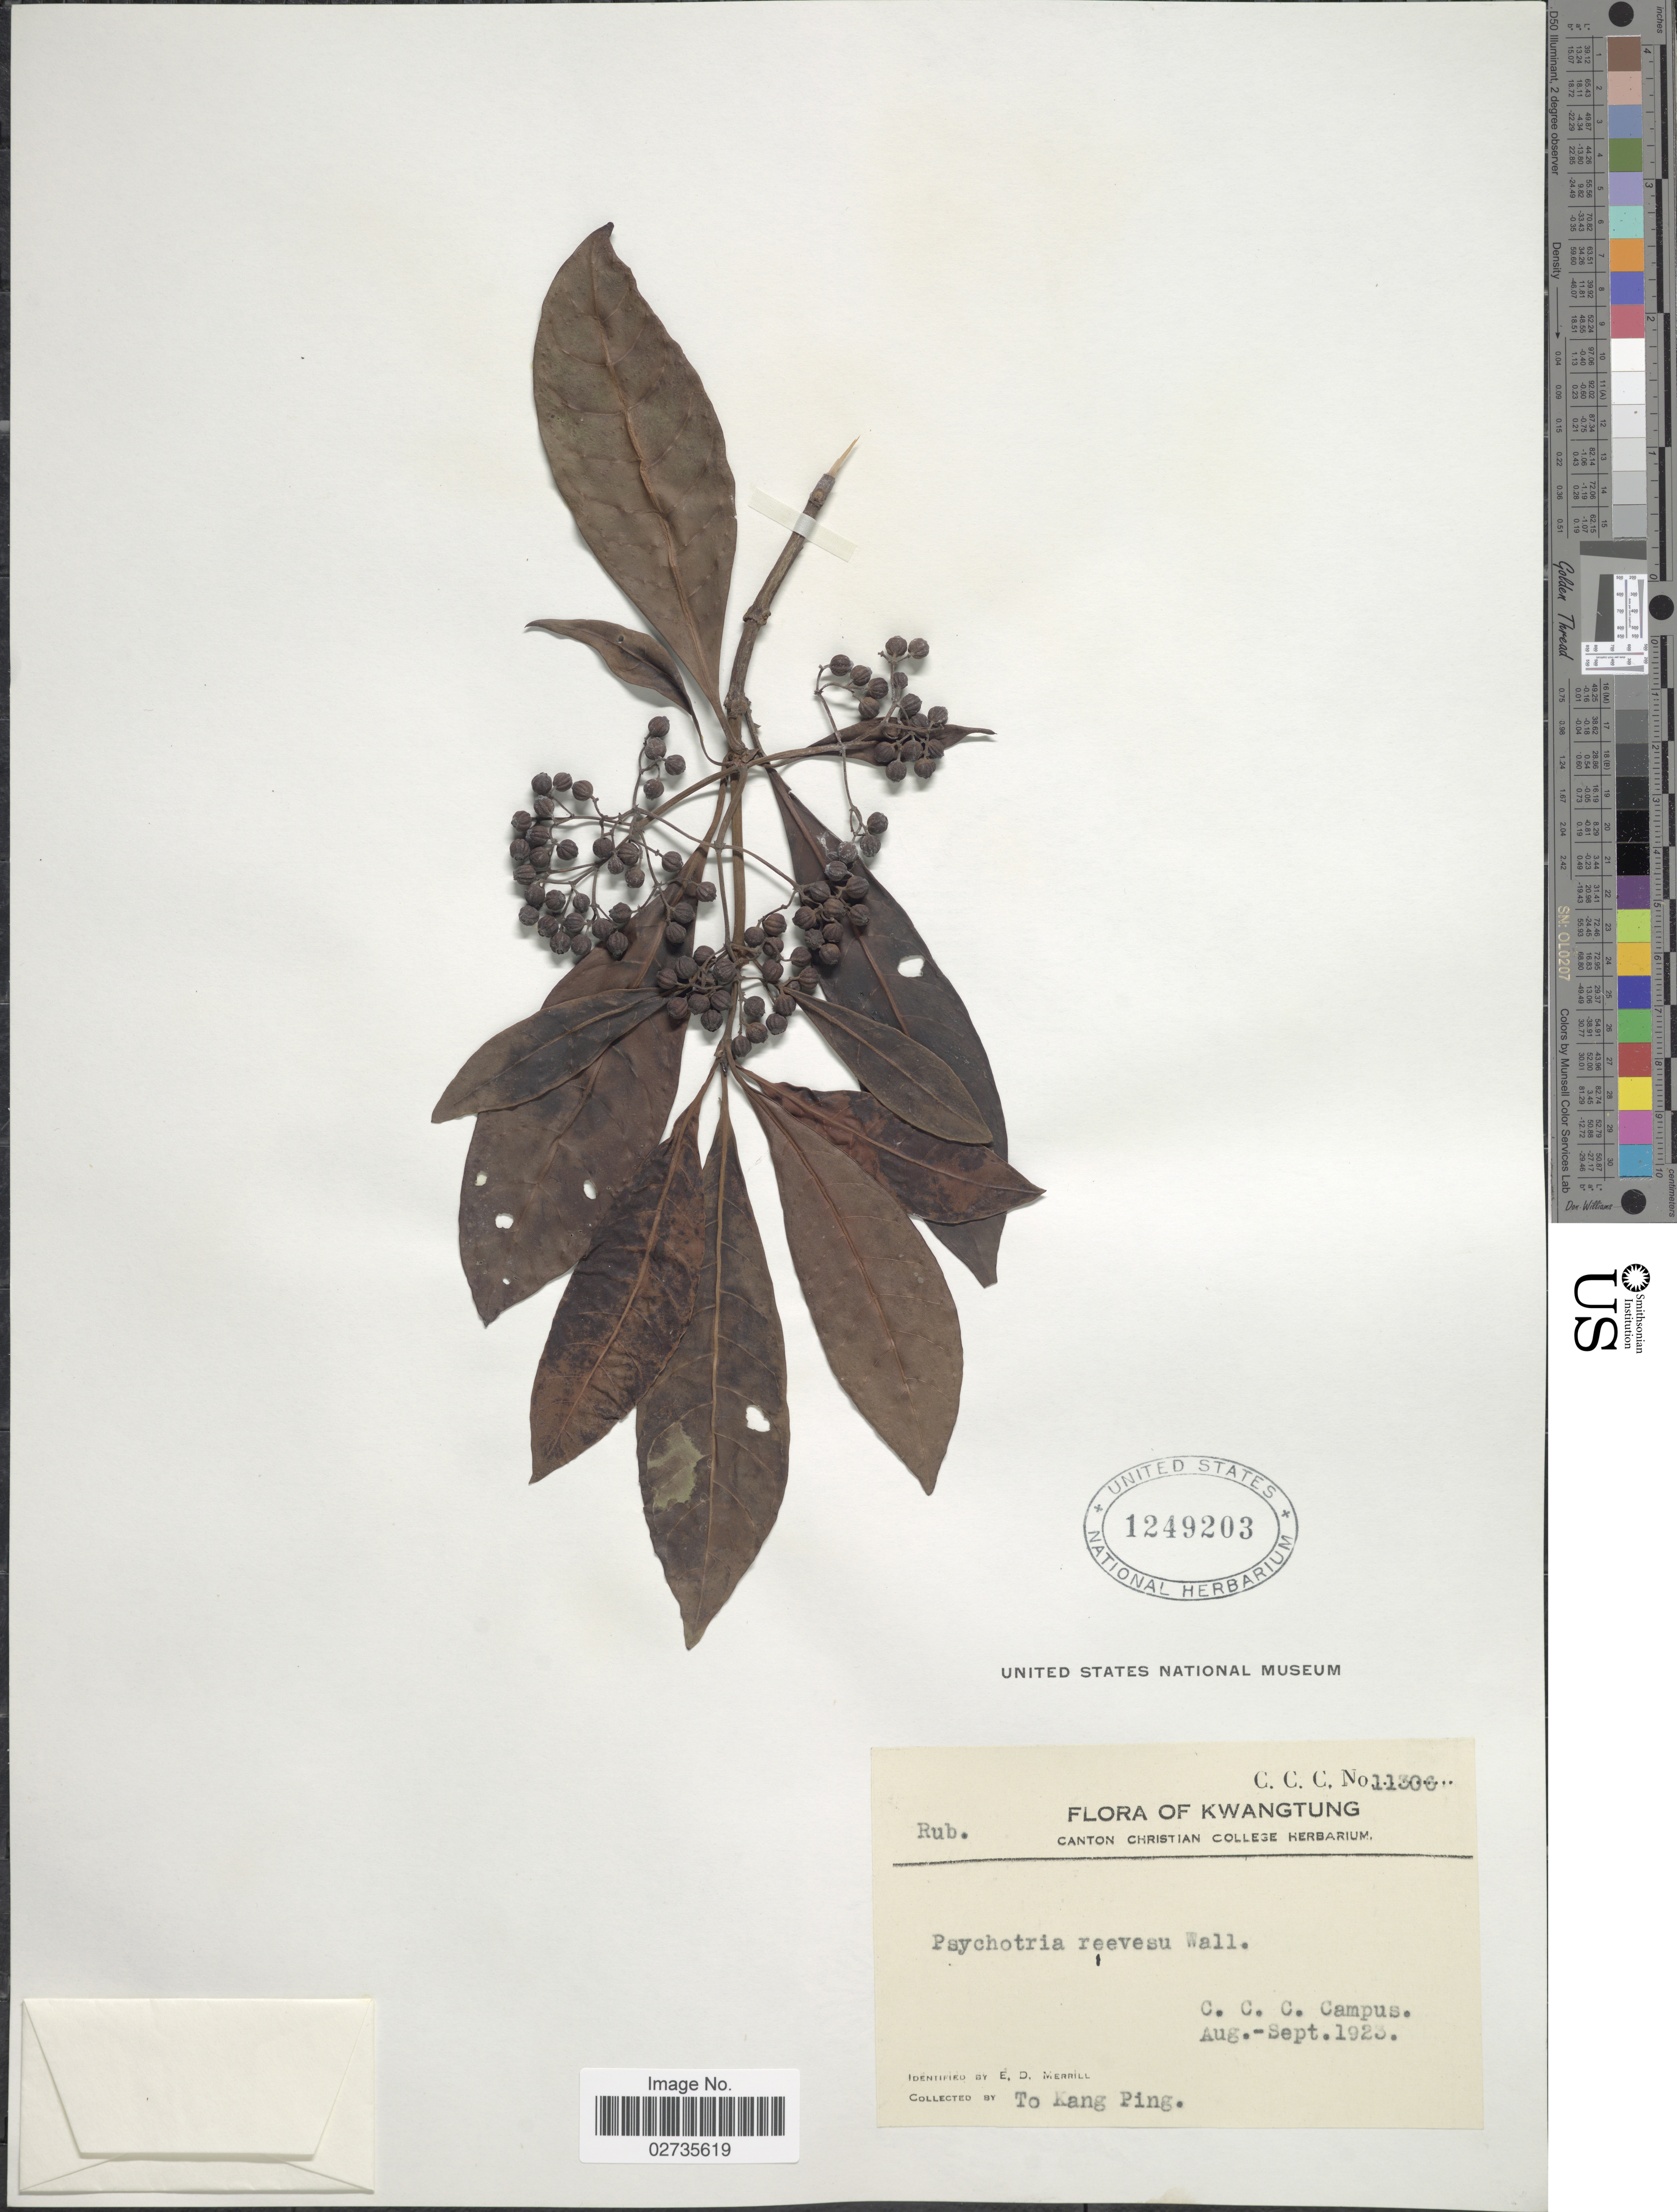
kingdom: Plantae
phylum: Tracheophyta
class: Magnoliopsida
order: Gentianales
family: Rubiaceae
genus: Psychotria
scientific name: Psychotria rubra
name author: (Lour.) Poir.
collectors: E. D. Merrill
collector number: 11306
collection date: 1923-08/1923-09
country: China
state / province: Guangdong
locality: Kwangtung, C.C.C. Campus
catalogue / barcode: US 1249203